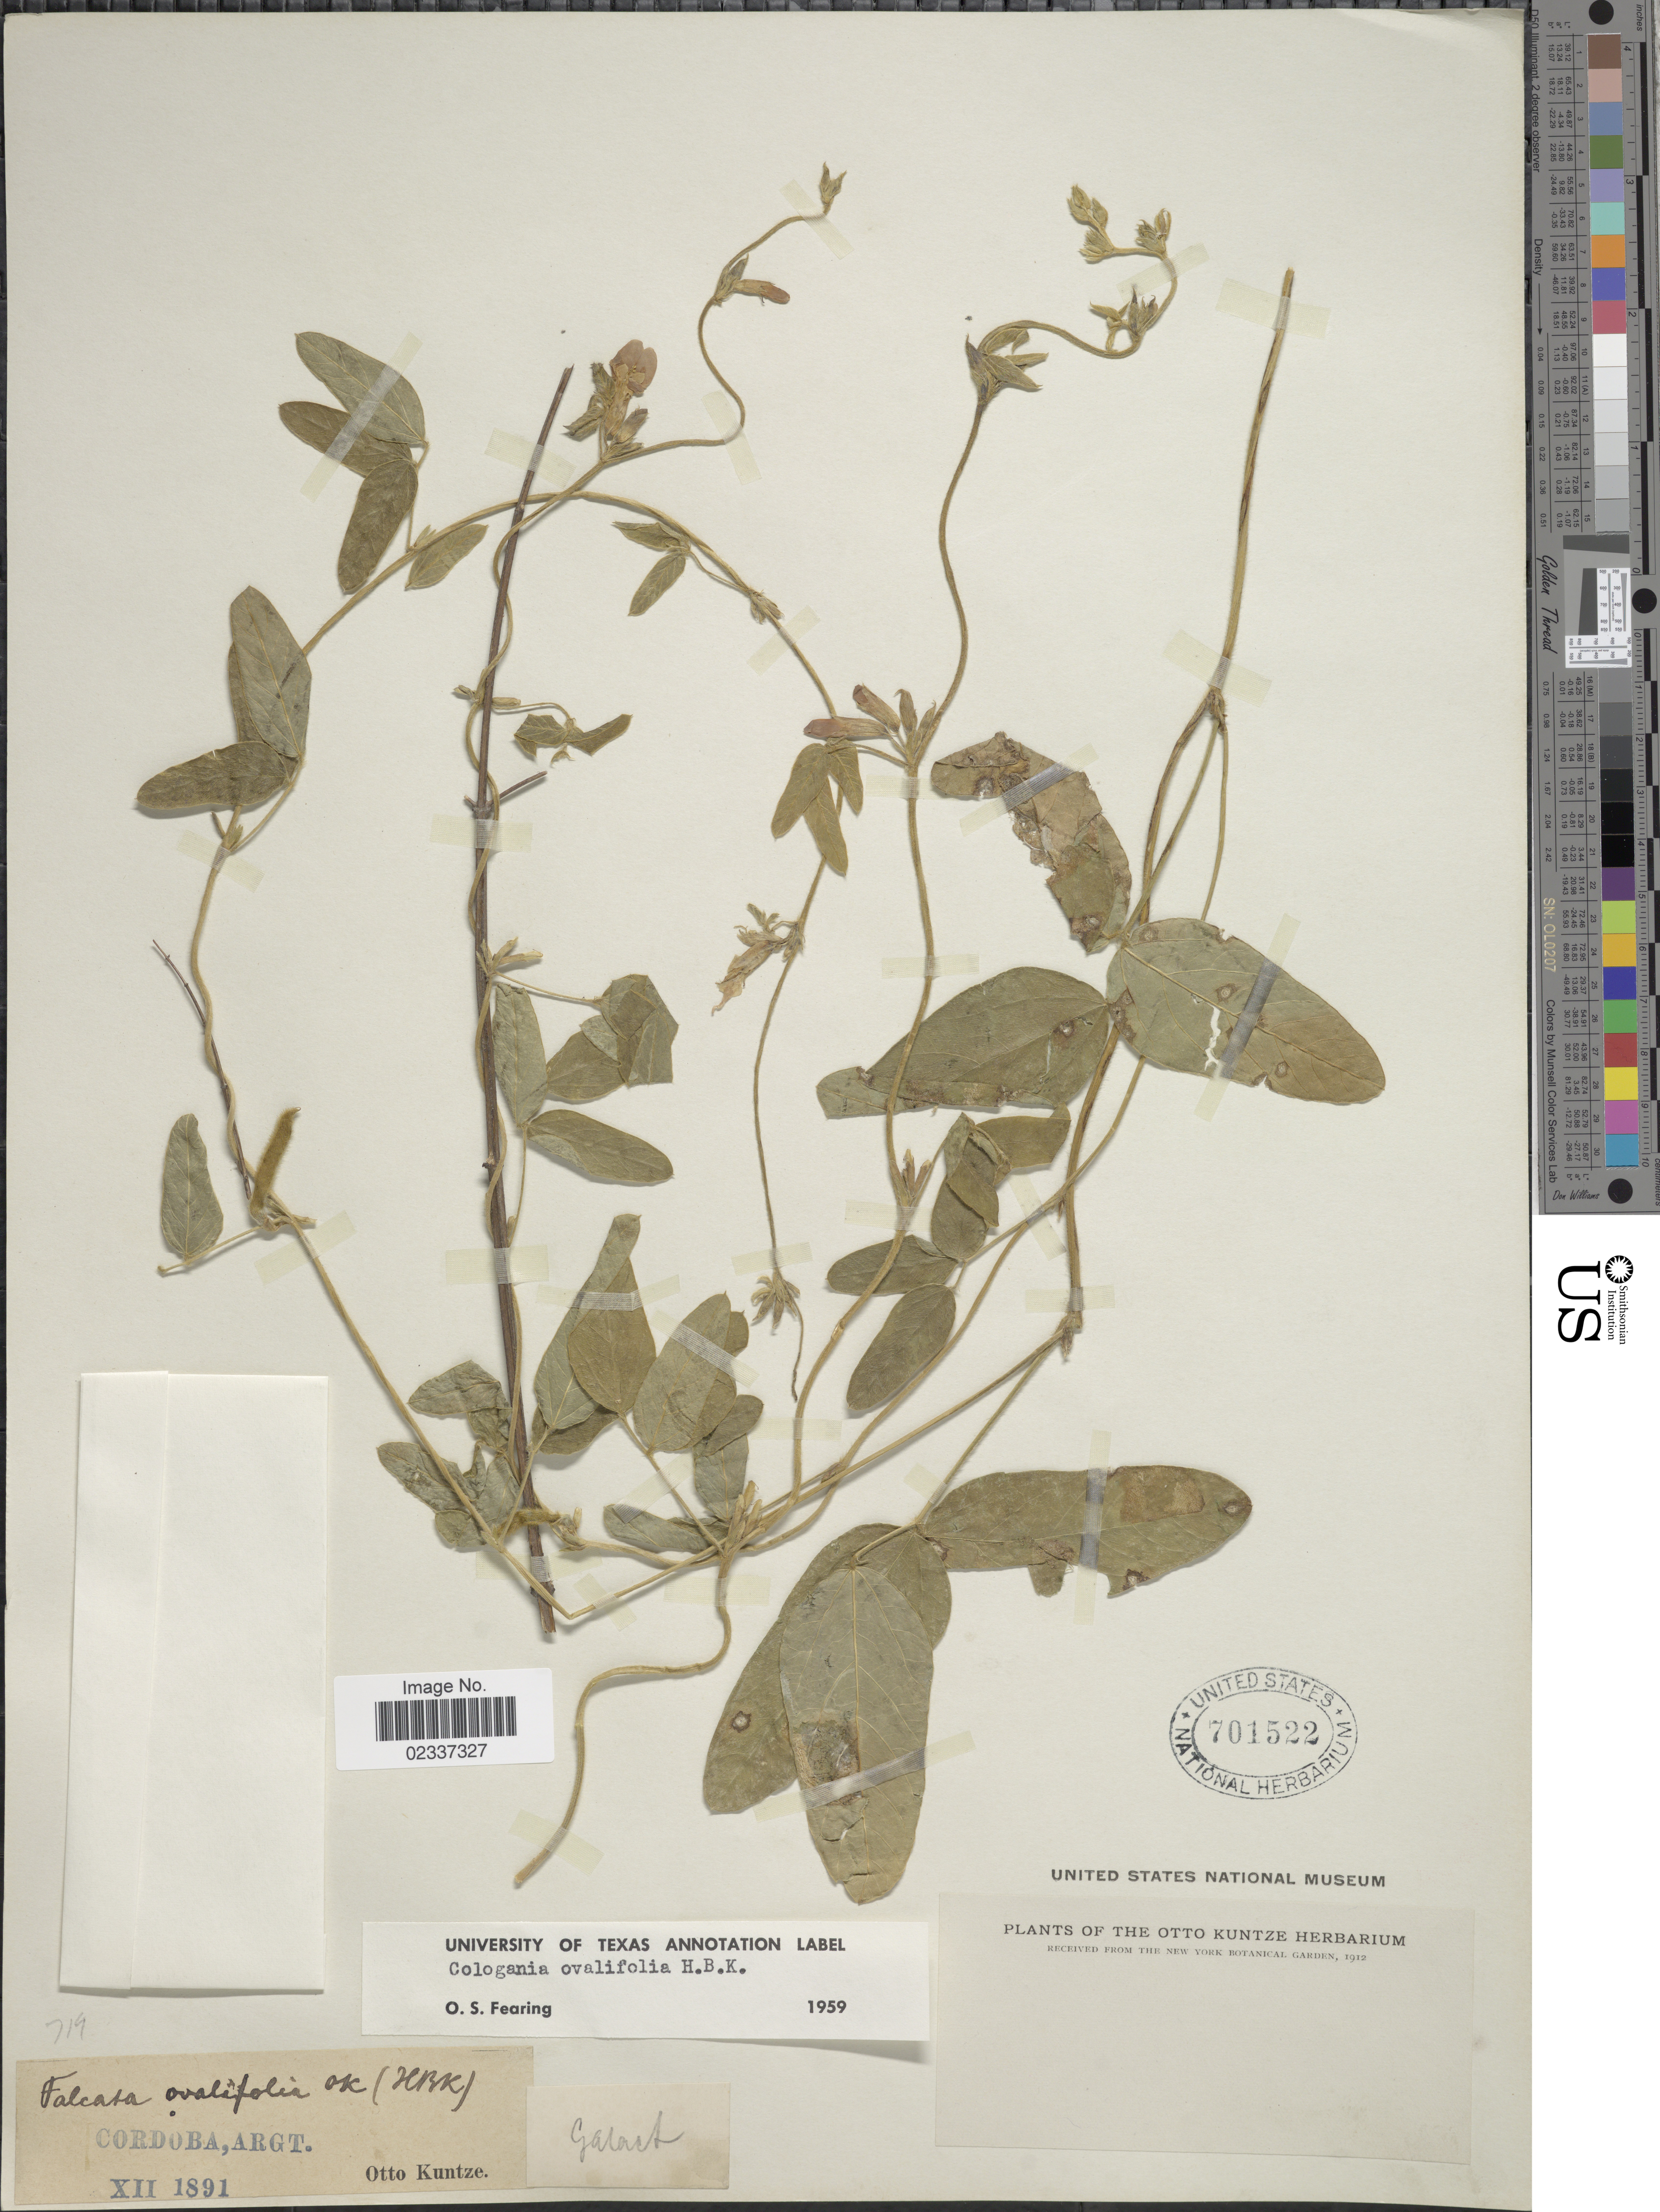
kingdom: Plantae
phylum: Tracheophyta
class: Magnoliopsida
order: Fabales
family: Fabaceae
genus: Cologania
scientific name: Cologania broussonetii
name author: (Balb.) DC.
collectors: C.E.O. Kuntze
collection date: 1891-12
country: Argentina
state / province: Cordoba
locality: Cordoba, Argt.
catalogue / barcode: US 701522